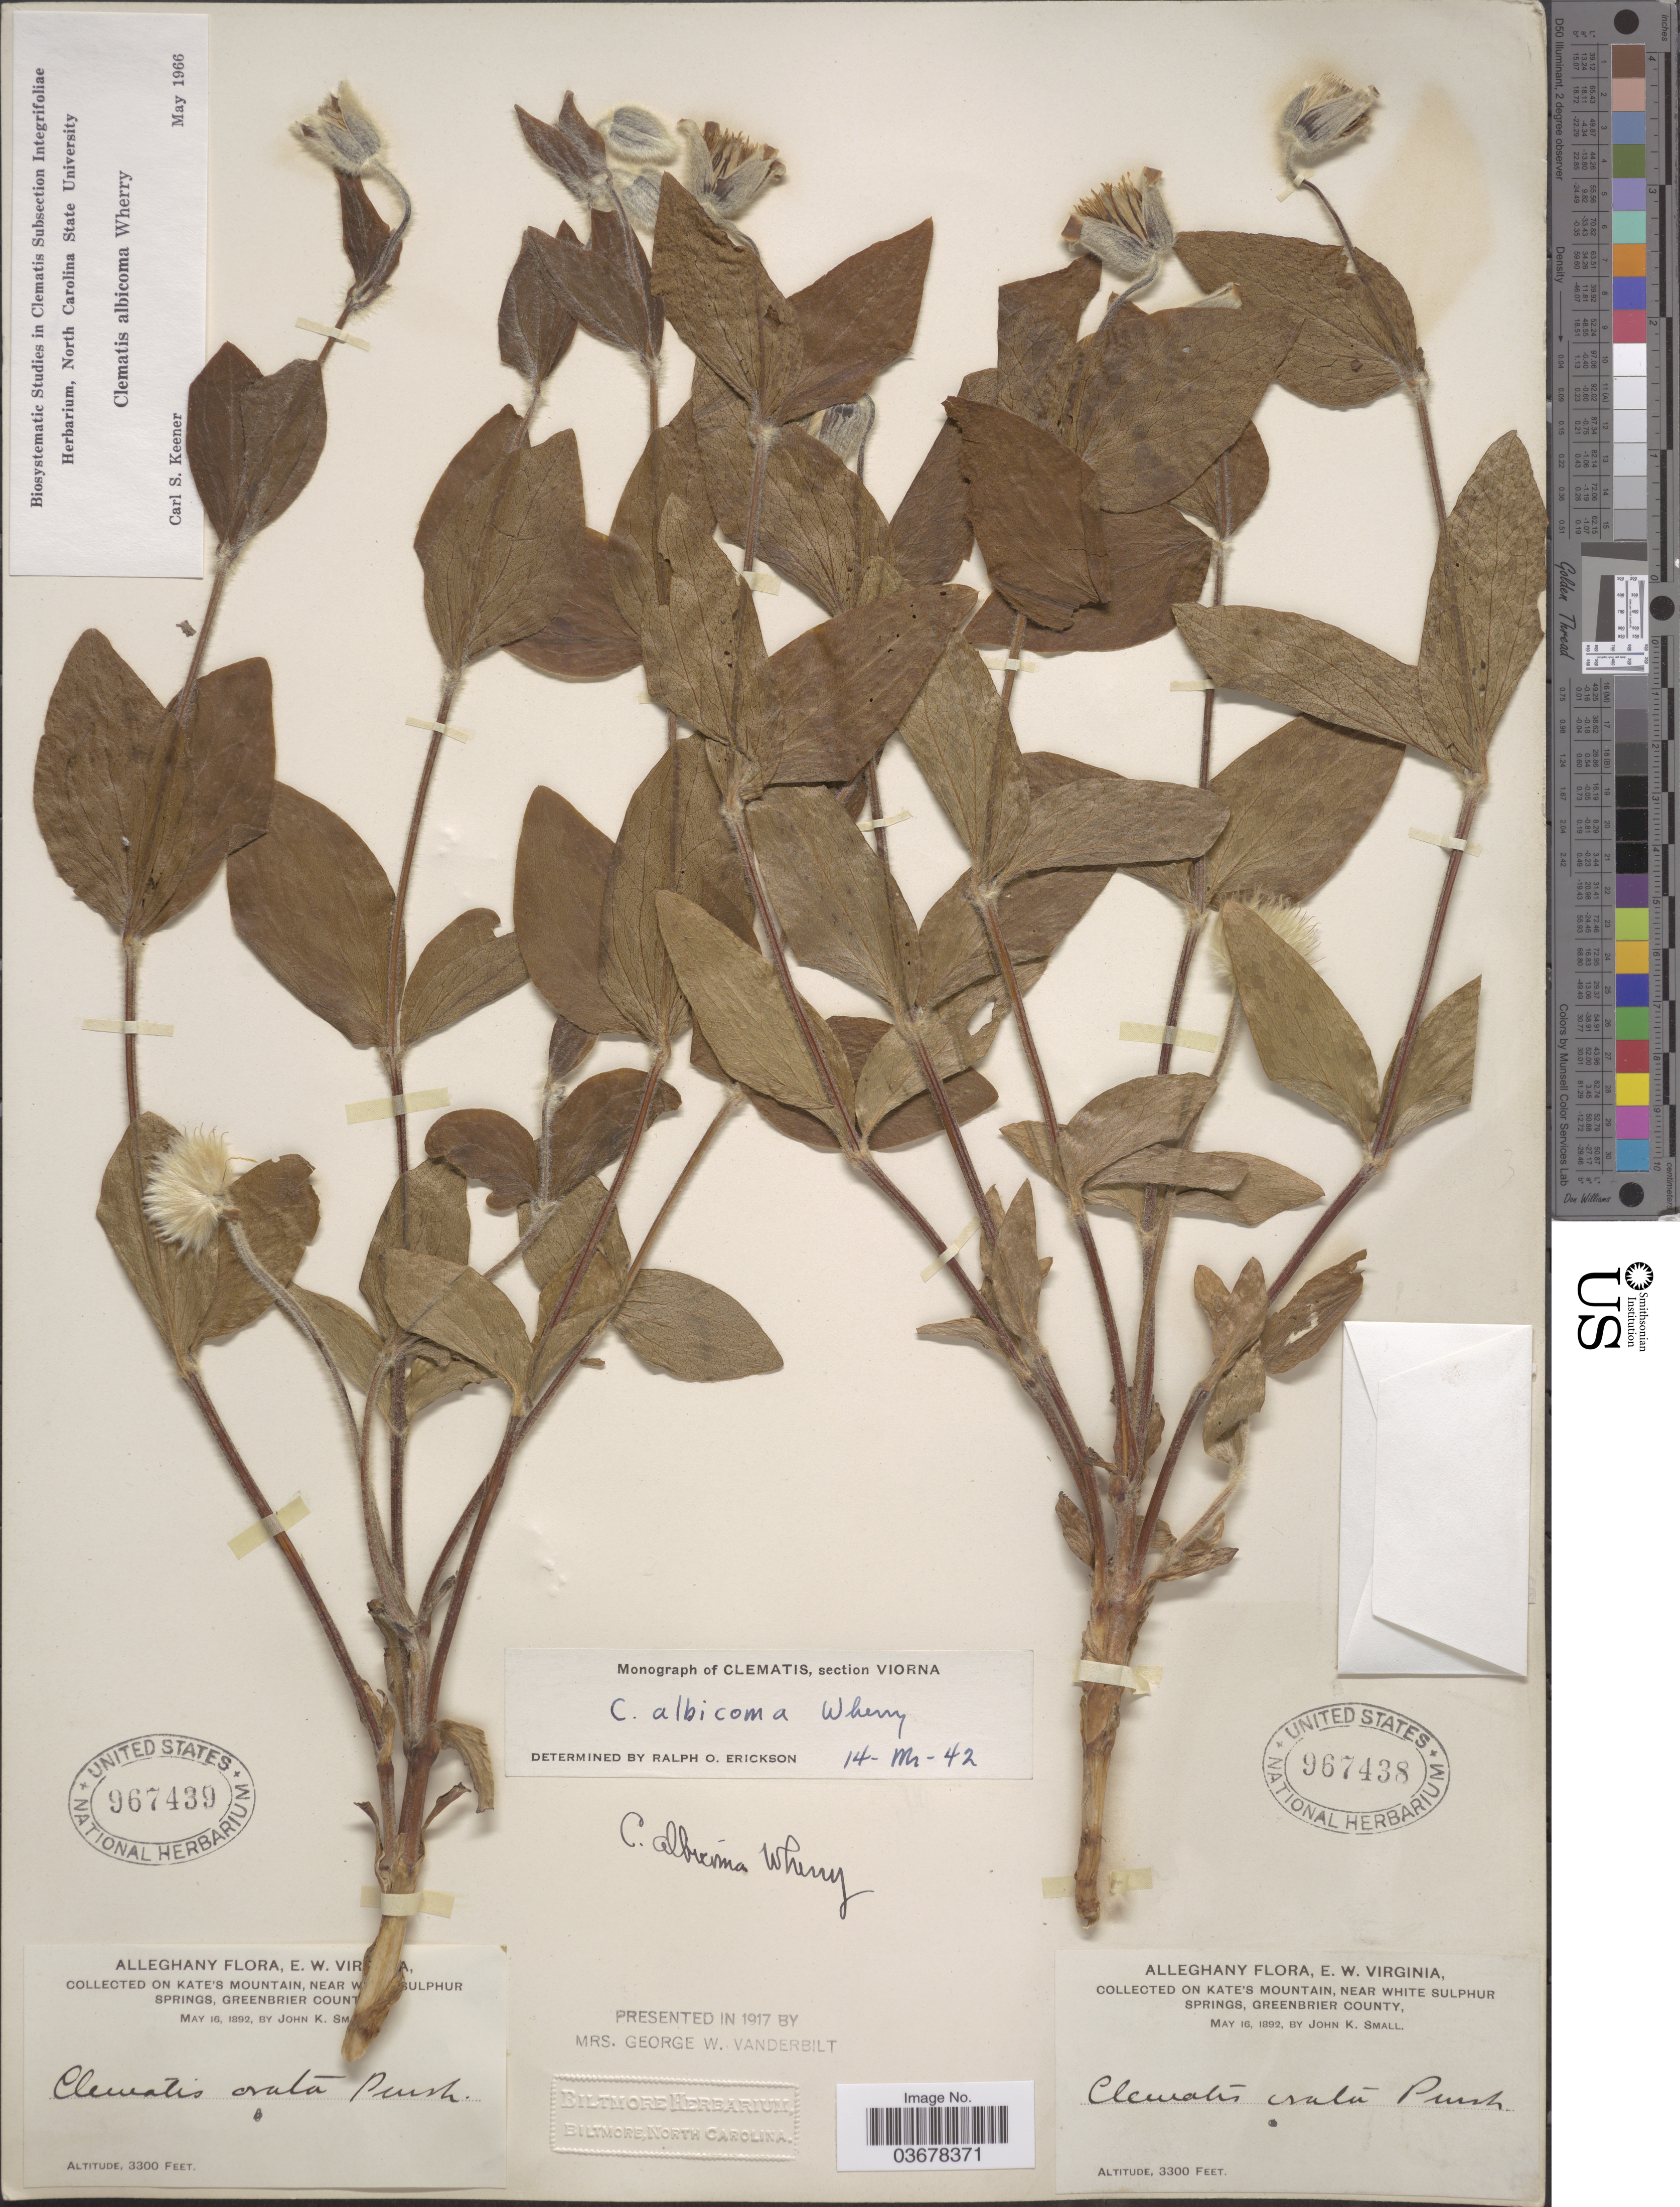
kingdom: Plantae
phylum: Tracheophyta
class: Magnoliopsida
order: Ranunculales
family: Ranunculaceae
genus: Clematis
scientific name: Clematis viorna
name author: L.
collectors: J. K. Small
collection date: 1892-05-16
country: United States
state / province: West Virginia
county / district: Greenbrier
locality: Alleghany, eastern West Virginia. Kate's Mountain, Near White Sulphur Springs.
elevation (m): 1006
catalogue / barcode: US 967438-2